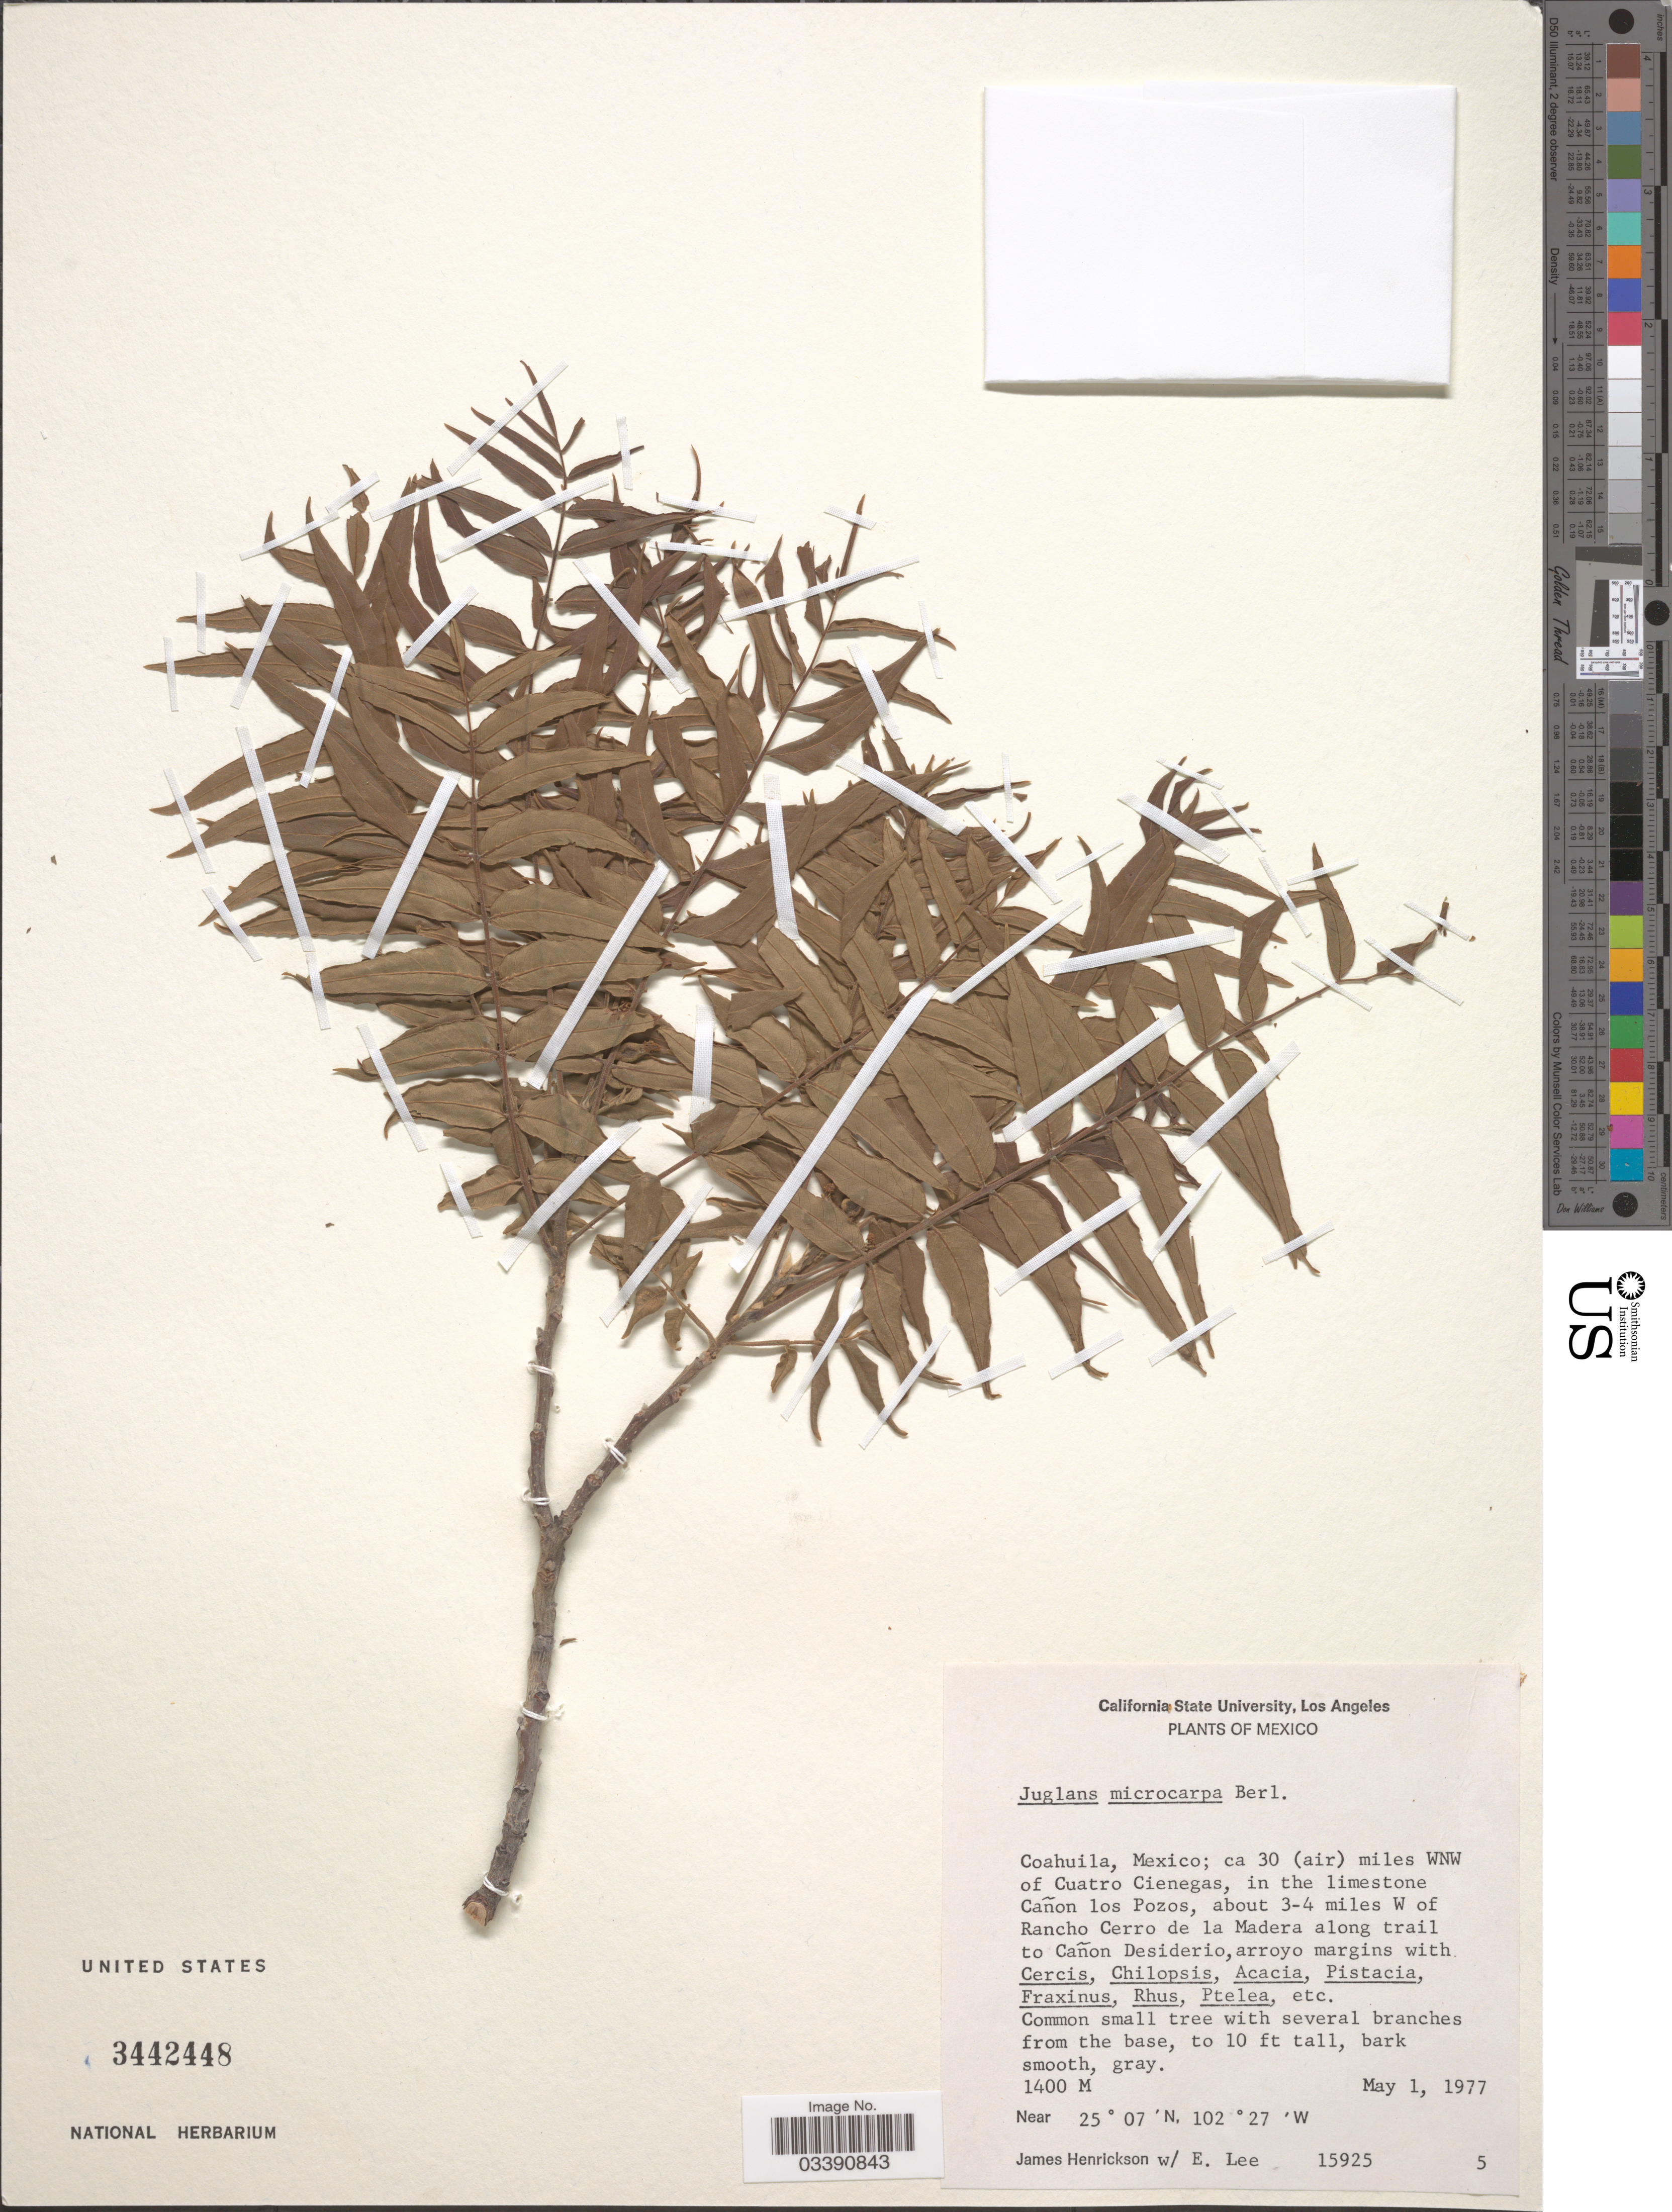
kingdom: Plantae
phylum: Tracheophyta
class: Magnoliopsida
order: Fagales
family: Juglandaceae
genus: Juglans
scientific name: Juglans microcarpa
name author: Berland. in Berland. & Chovell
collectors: J. Henrickson & E. Lee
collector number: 15925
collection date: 1977-05-01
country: Mexico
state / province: Coahuila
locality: Ca 30 (air) miles WNW of Cuatro Cienegas, in the limeston Cañon los Pozos, about 3-4 miles W of Rancho Cerro de la Madera along trail to Cañon Desiderio.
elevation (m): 1400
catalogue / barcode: US 3442448